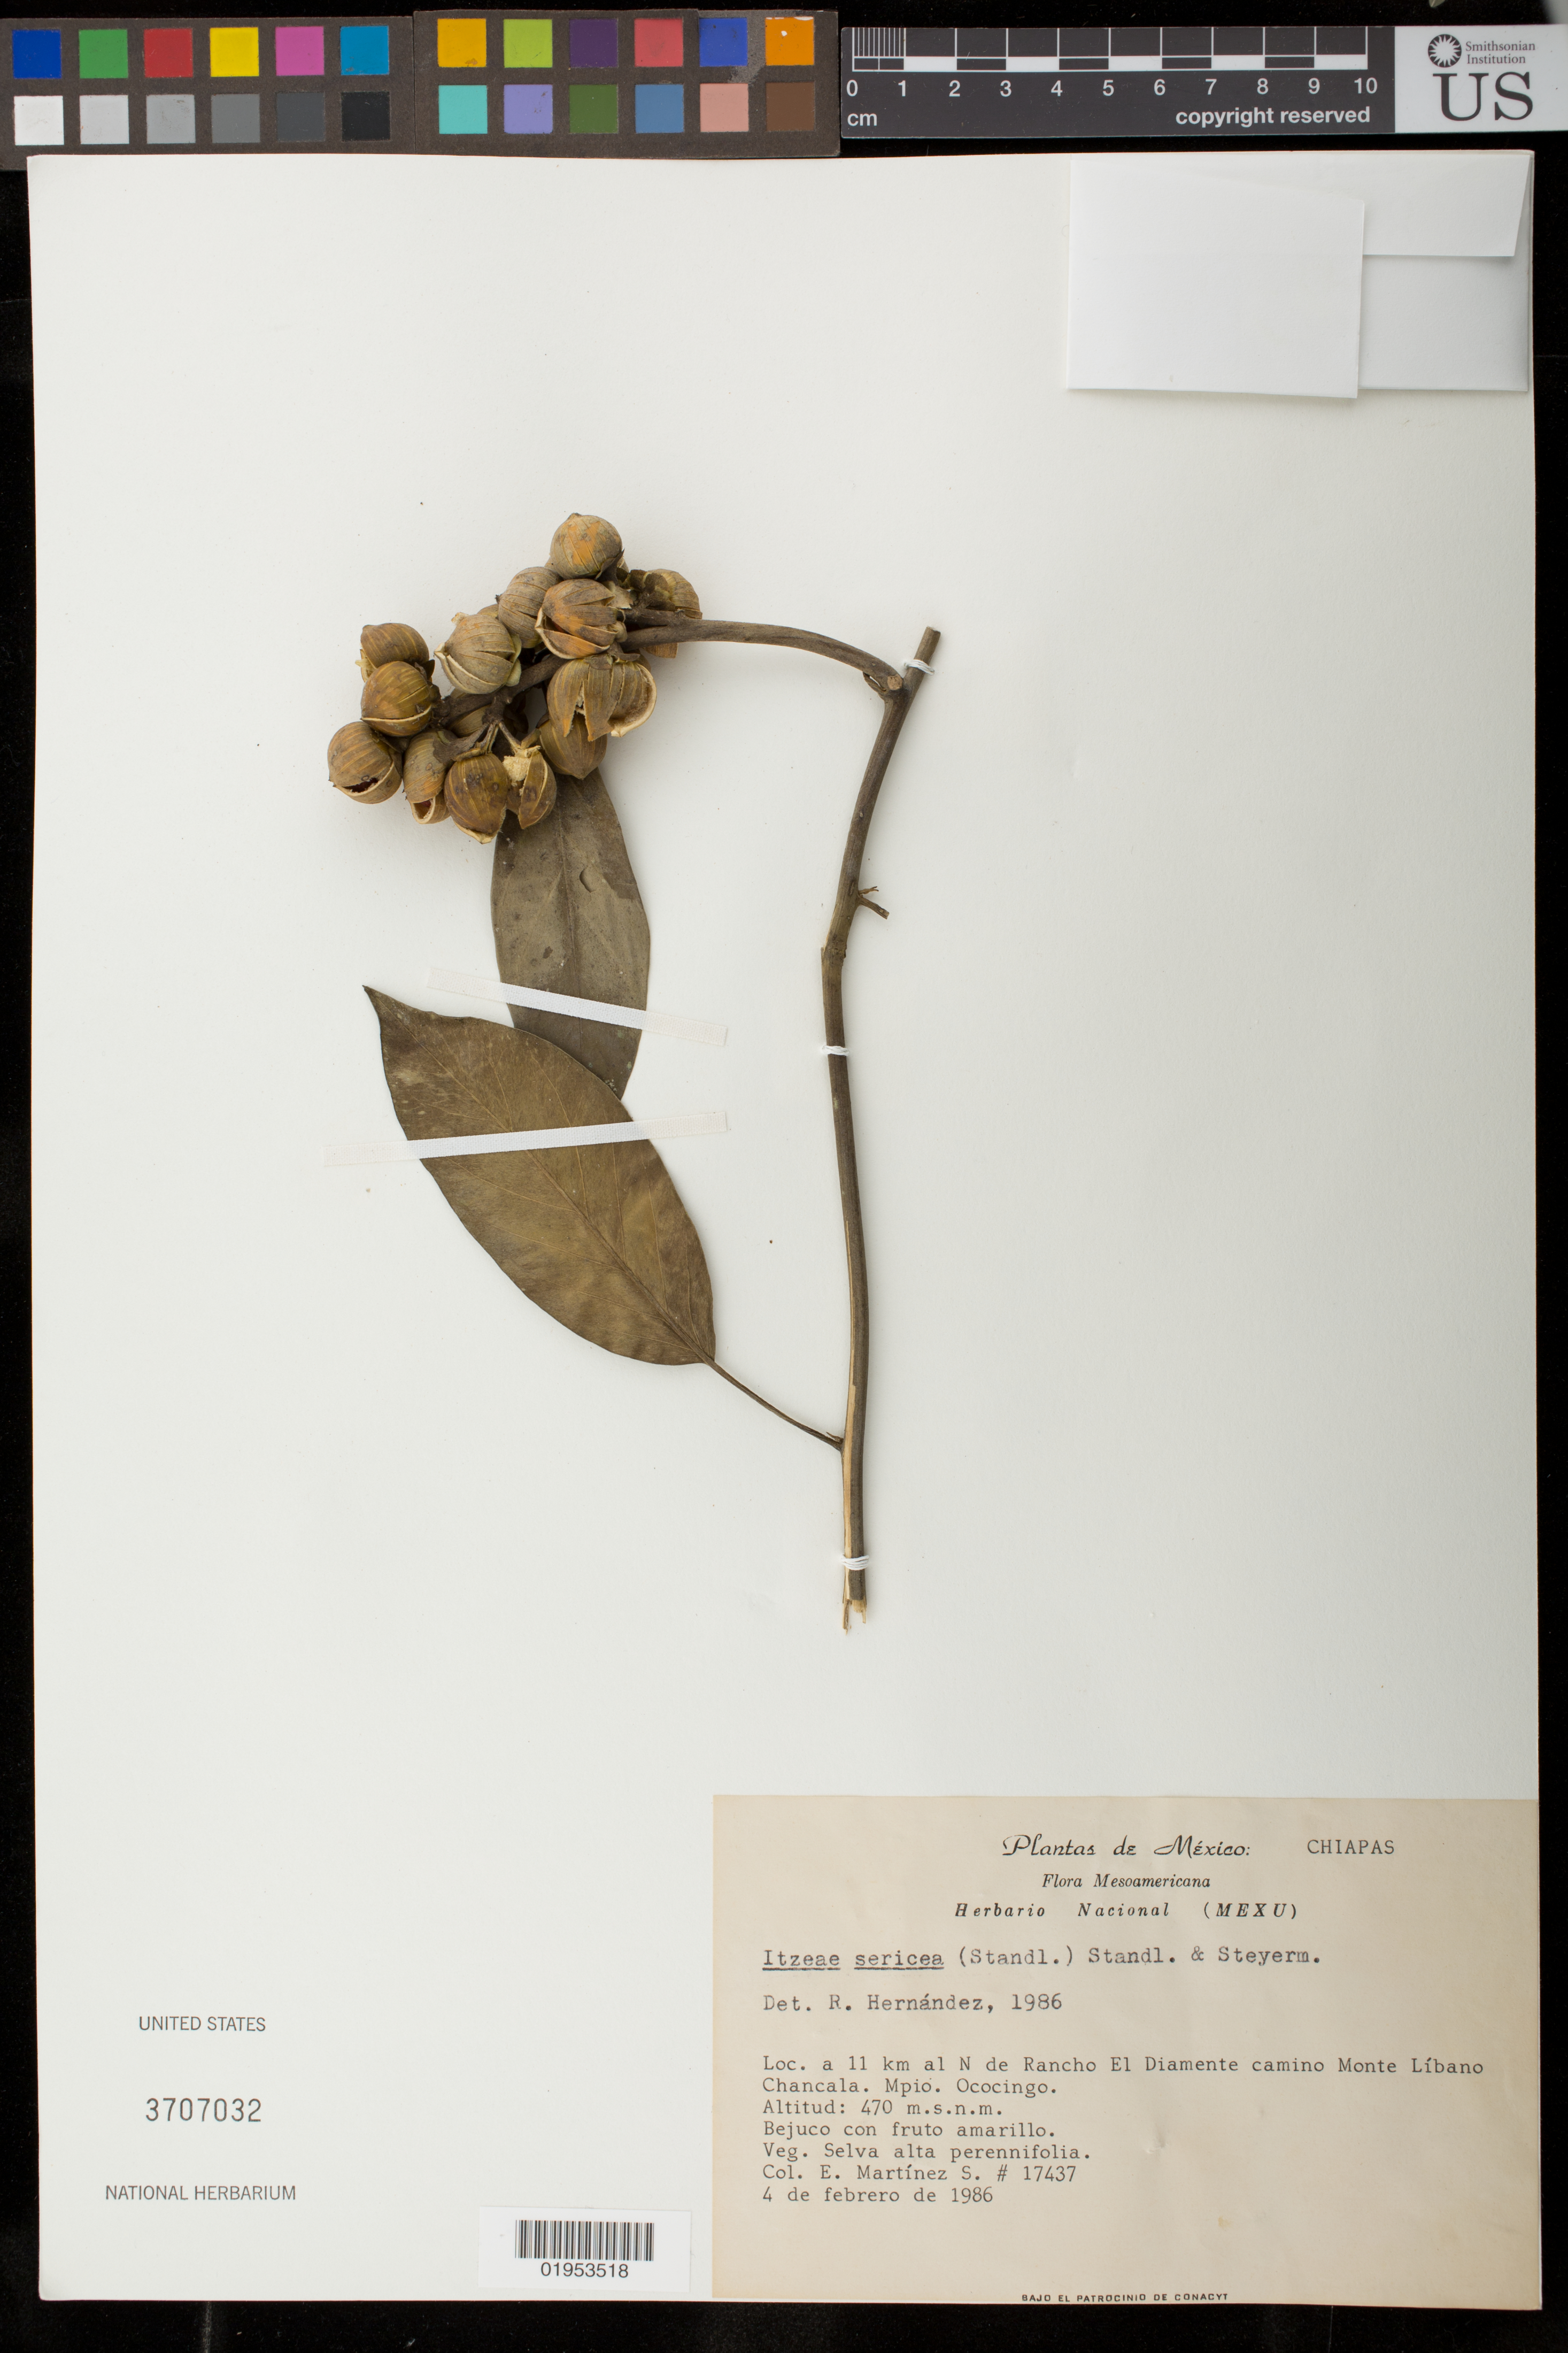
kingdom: Plantae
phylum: Tracheophyta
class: Magnoliopsida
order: Solanales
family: Convolvulaceae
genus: Itzaea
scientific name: Itzaea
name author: (Standl.) Standl. & Steyerm.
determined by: Hernández, R.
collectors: E. M. Martínez S.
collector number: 17437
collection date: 1986-02-04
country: Mexico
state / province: Chiapas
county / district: Ococingo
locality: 11 km al N de Rancho El Diamente camino Monte Líbano Chancala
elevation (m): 470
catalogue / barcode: US 3707032